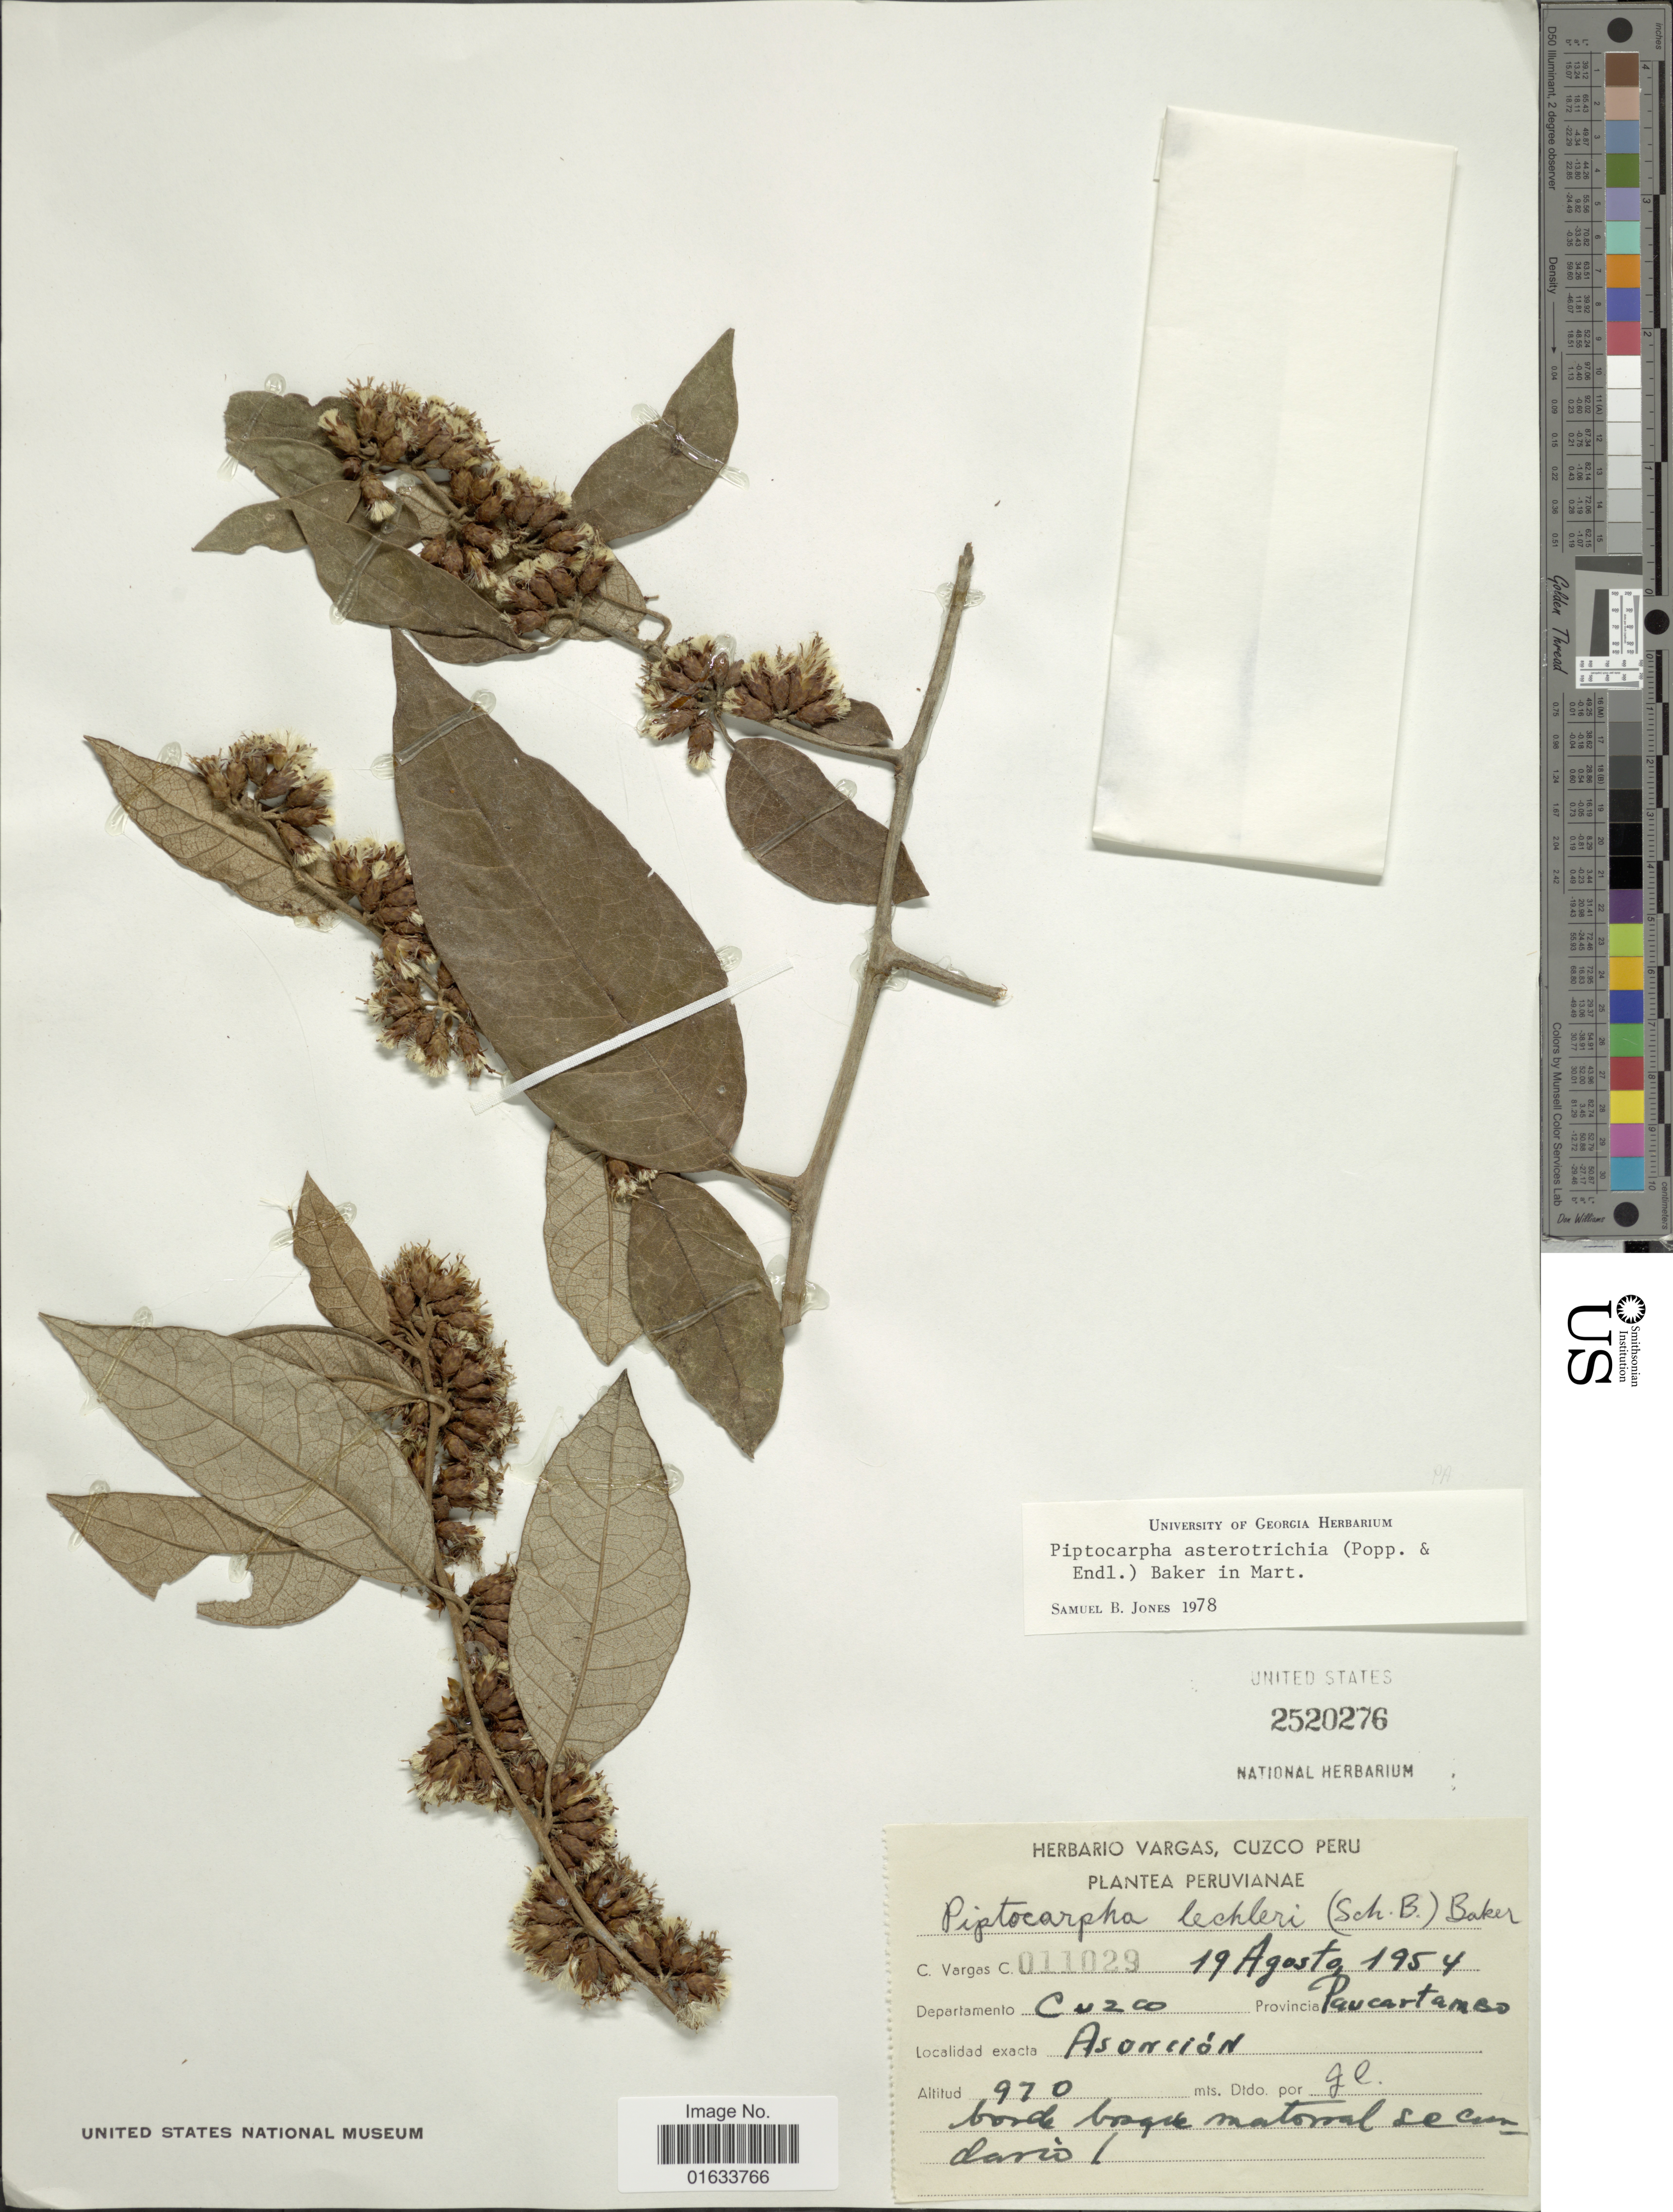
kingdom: Plantae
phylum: Tracheophyta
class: Magnoliopsida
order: Asterales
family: Asteraceae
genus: Piptocarpha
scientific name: Piptocarpha asterotrichia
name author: (Poepp.) Baker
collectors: C. Vargas Calderón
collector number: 011029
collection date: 1954-08-19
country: Peru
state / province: Cusco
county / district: Paucartambo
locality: Asunción.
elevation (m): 970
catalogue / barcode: US 2520276